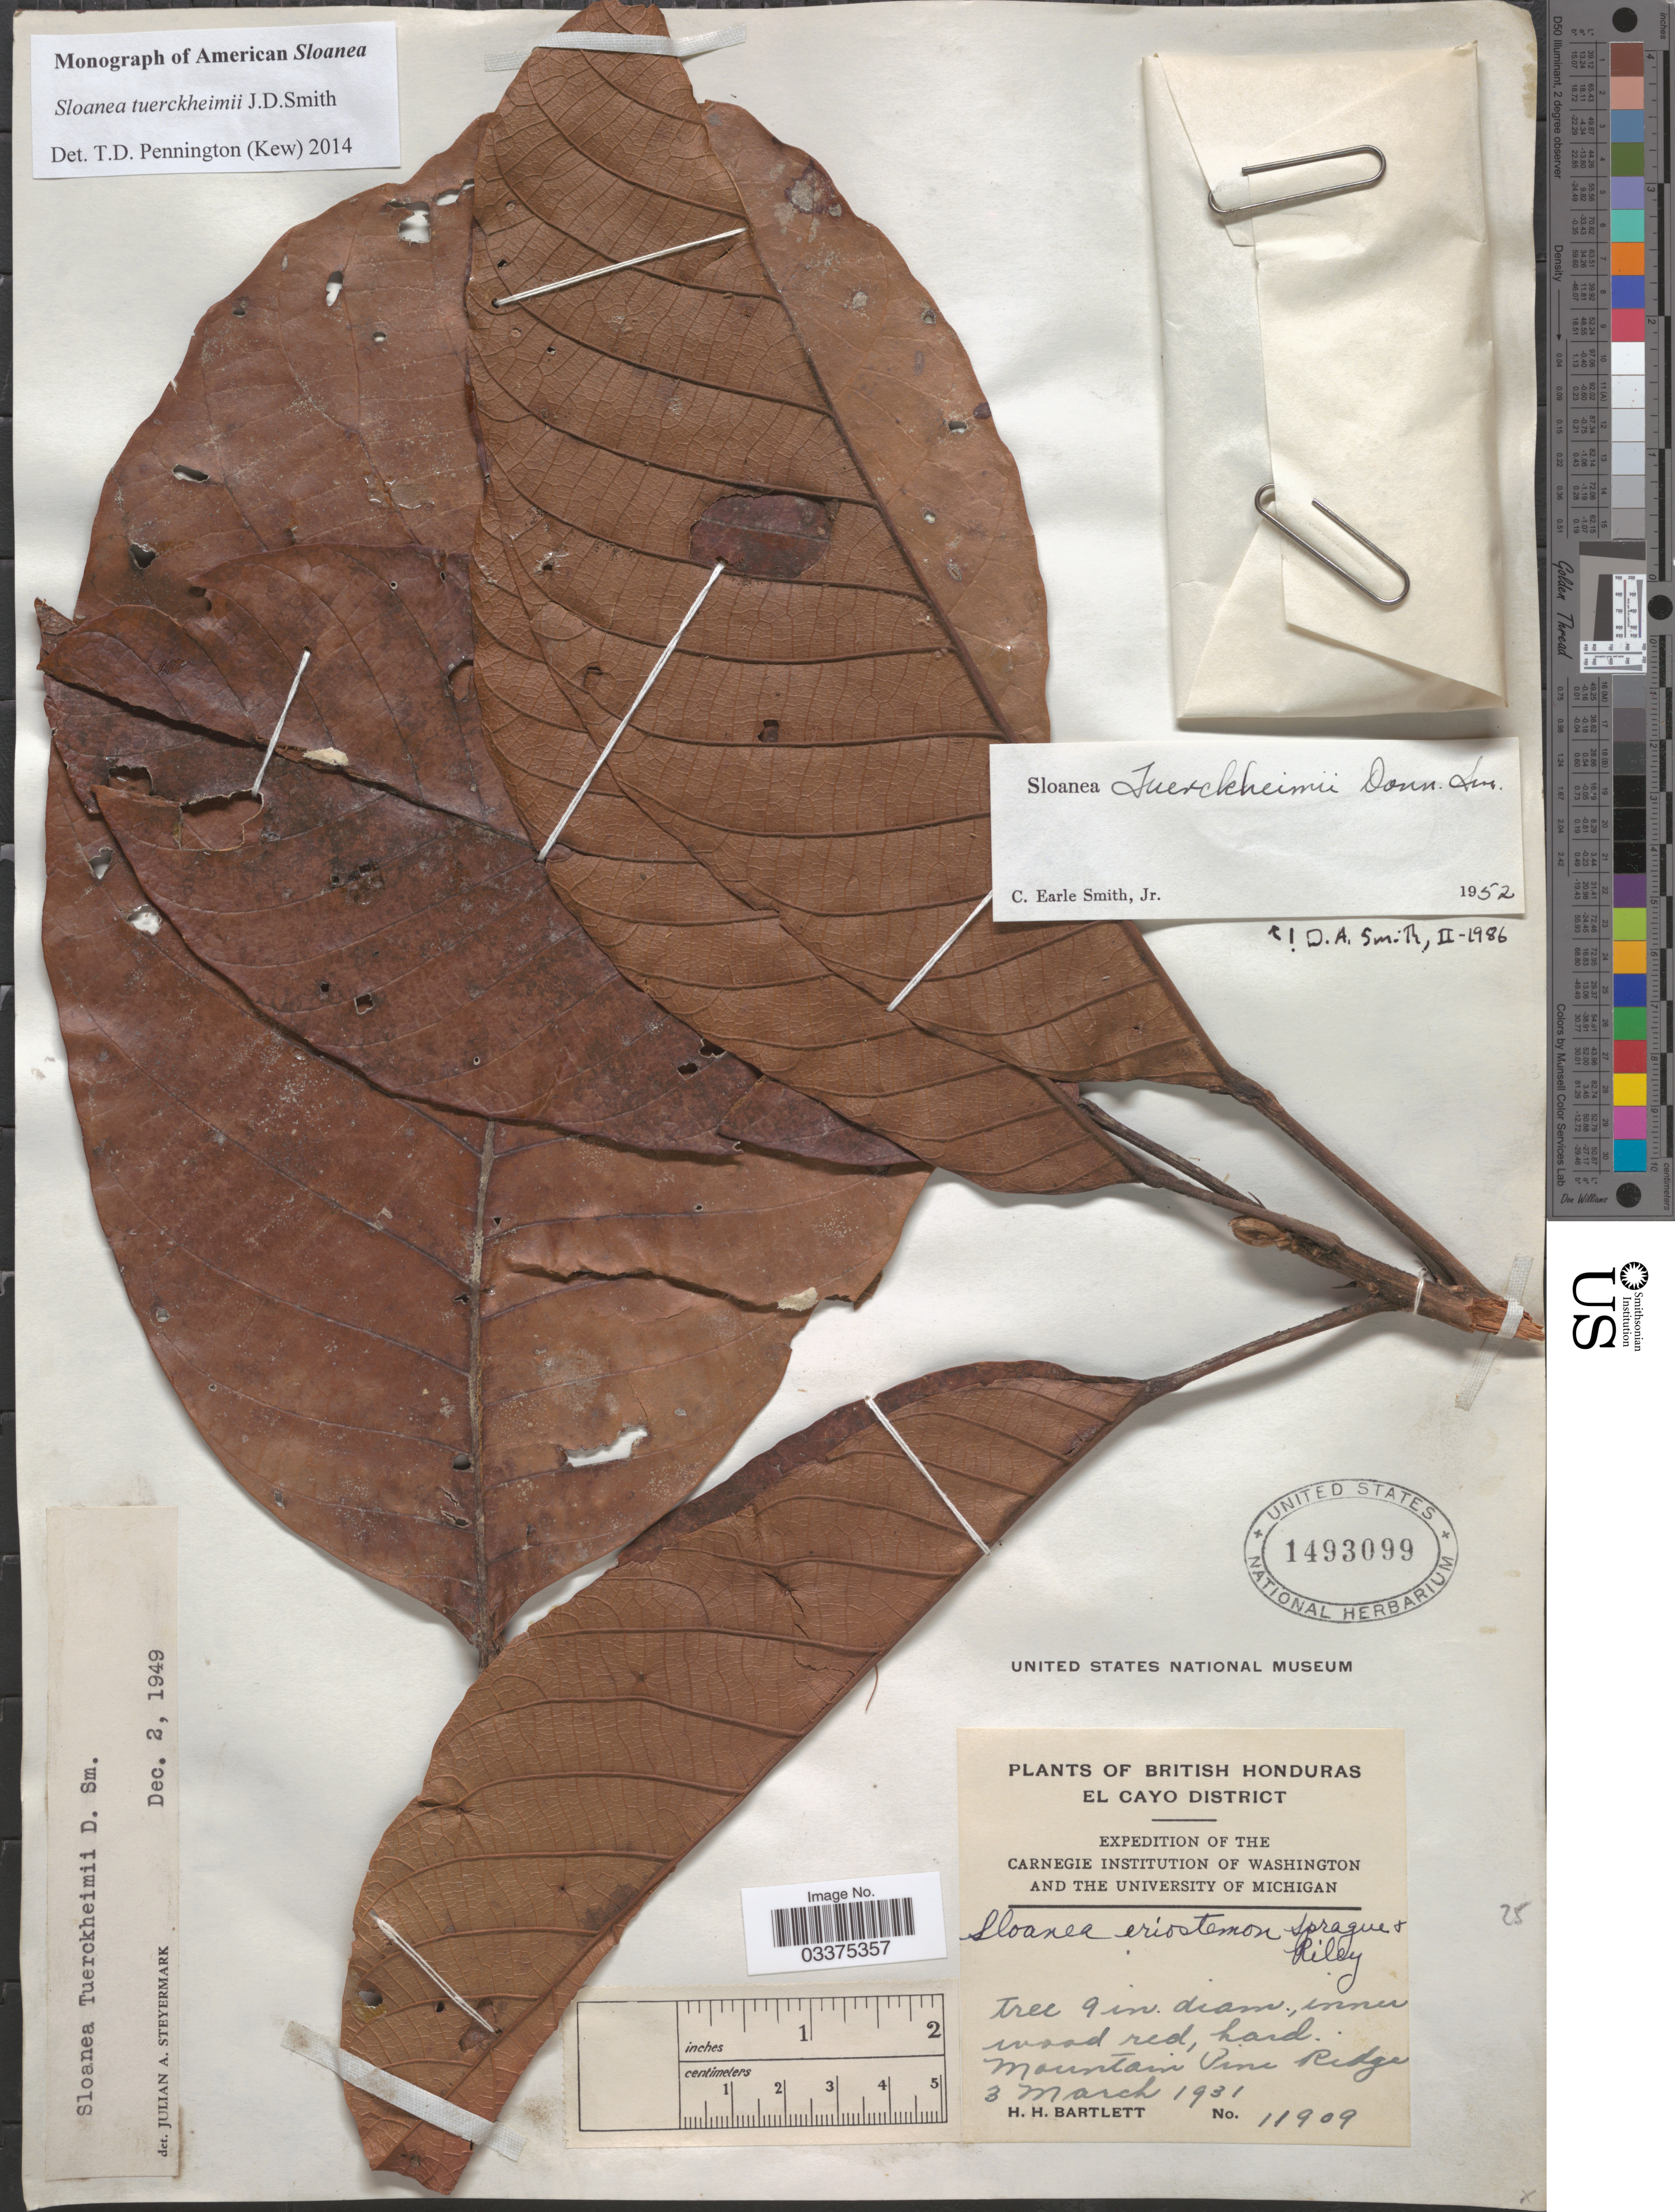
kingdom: Plantae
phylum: Tracheophyta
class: Magnoliopsida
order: Oxalidales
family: Elaeocarpaceae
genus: Sloanea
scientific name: Sloanea tuerckheimii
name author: Donn. Sm.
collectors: H. H. Bartlett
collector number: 11909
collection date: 1931-03-03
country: Belize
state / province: Cayo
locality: British Honduras. El Cayo District. Mountain Pine Ridge.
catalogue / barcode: US 1493099